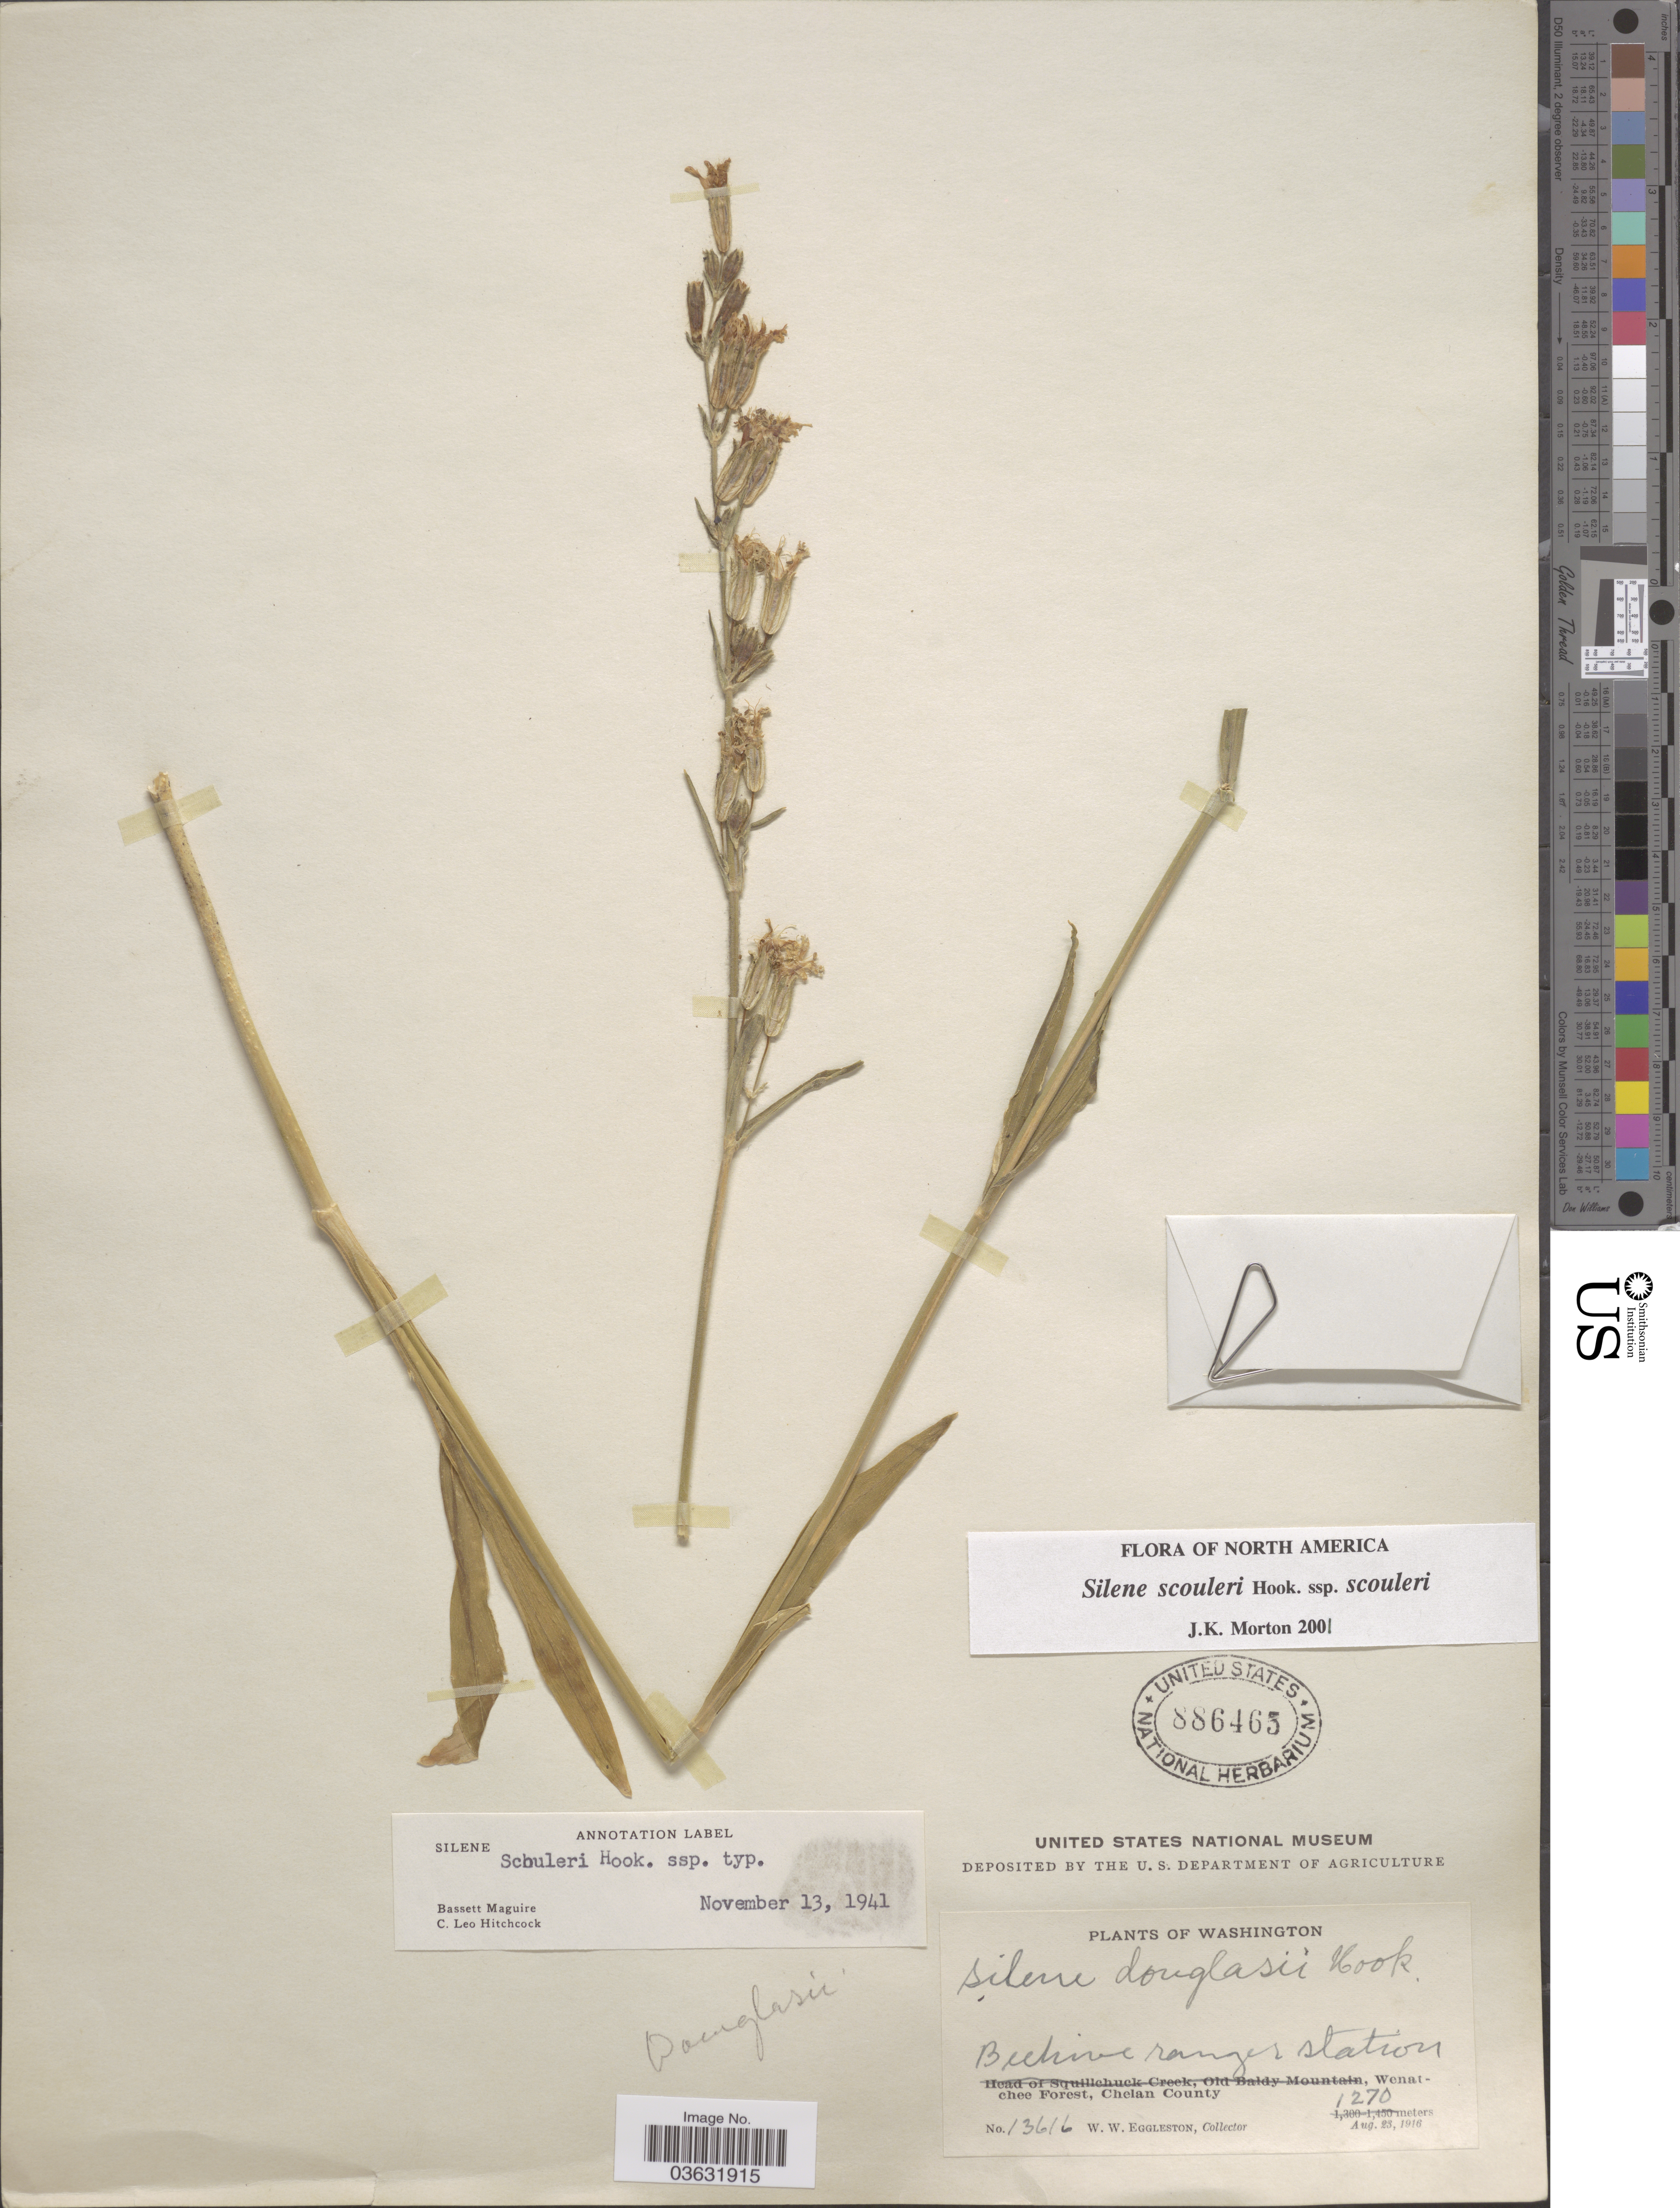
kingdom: Plantae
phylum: Tracheophyta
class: Magnoliopsida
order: Caryophyllales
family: Caryophyllaceae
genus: Silene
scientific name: Silene scouleri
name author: Hook.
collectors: W. W. Eggleston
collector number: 13616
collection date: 1916-08-23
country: United States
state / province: Washington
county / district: Chelan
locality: Beehive ranger station. Wenatchee Forest, Chelan County.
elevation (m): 1270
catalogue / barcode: US 886465